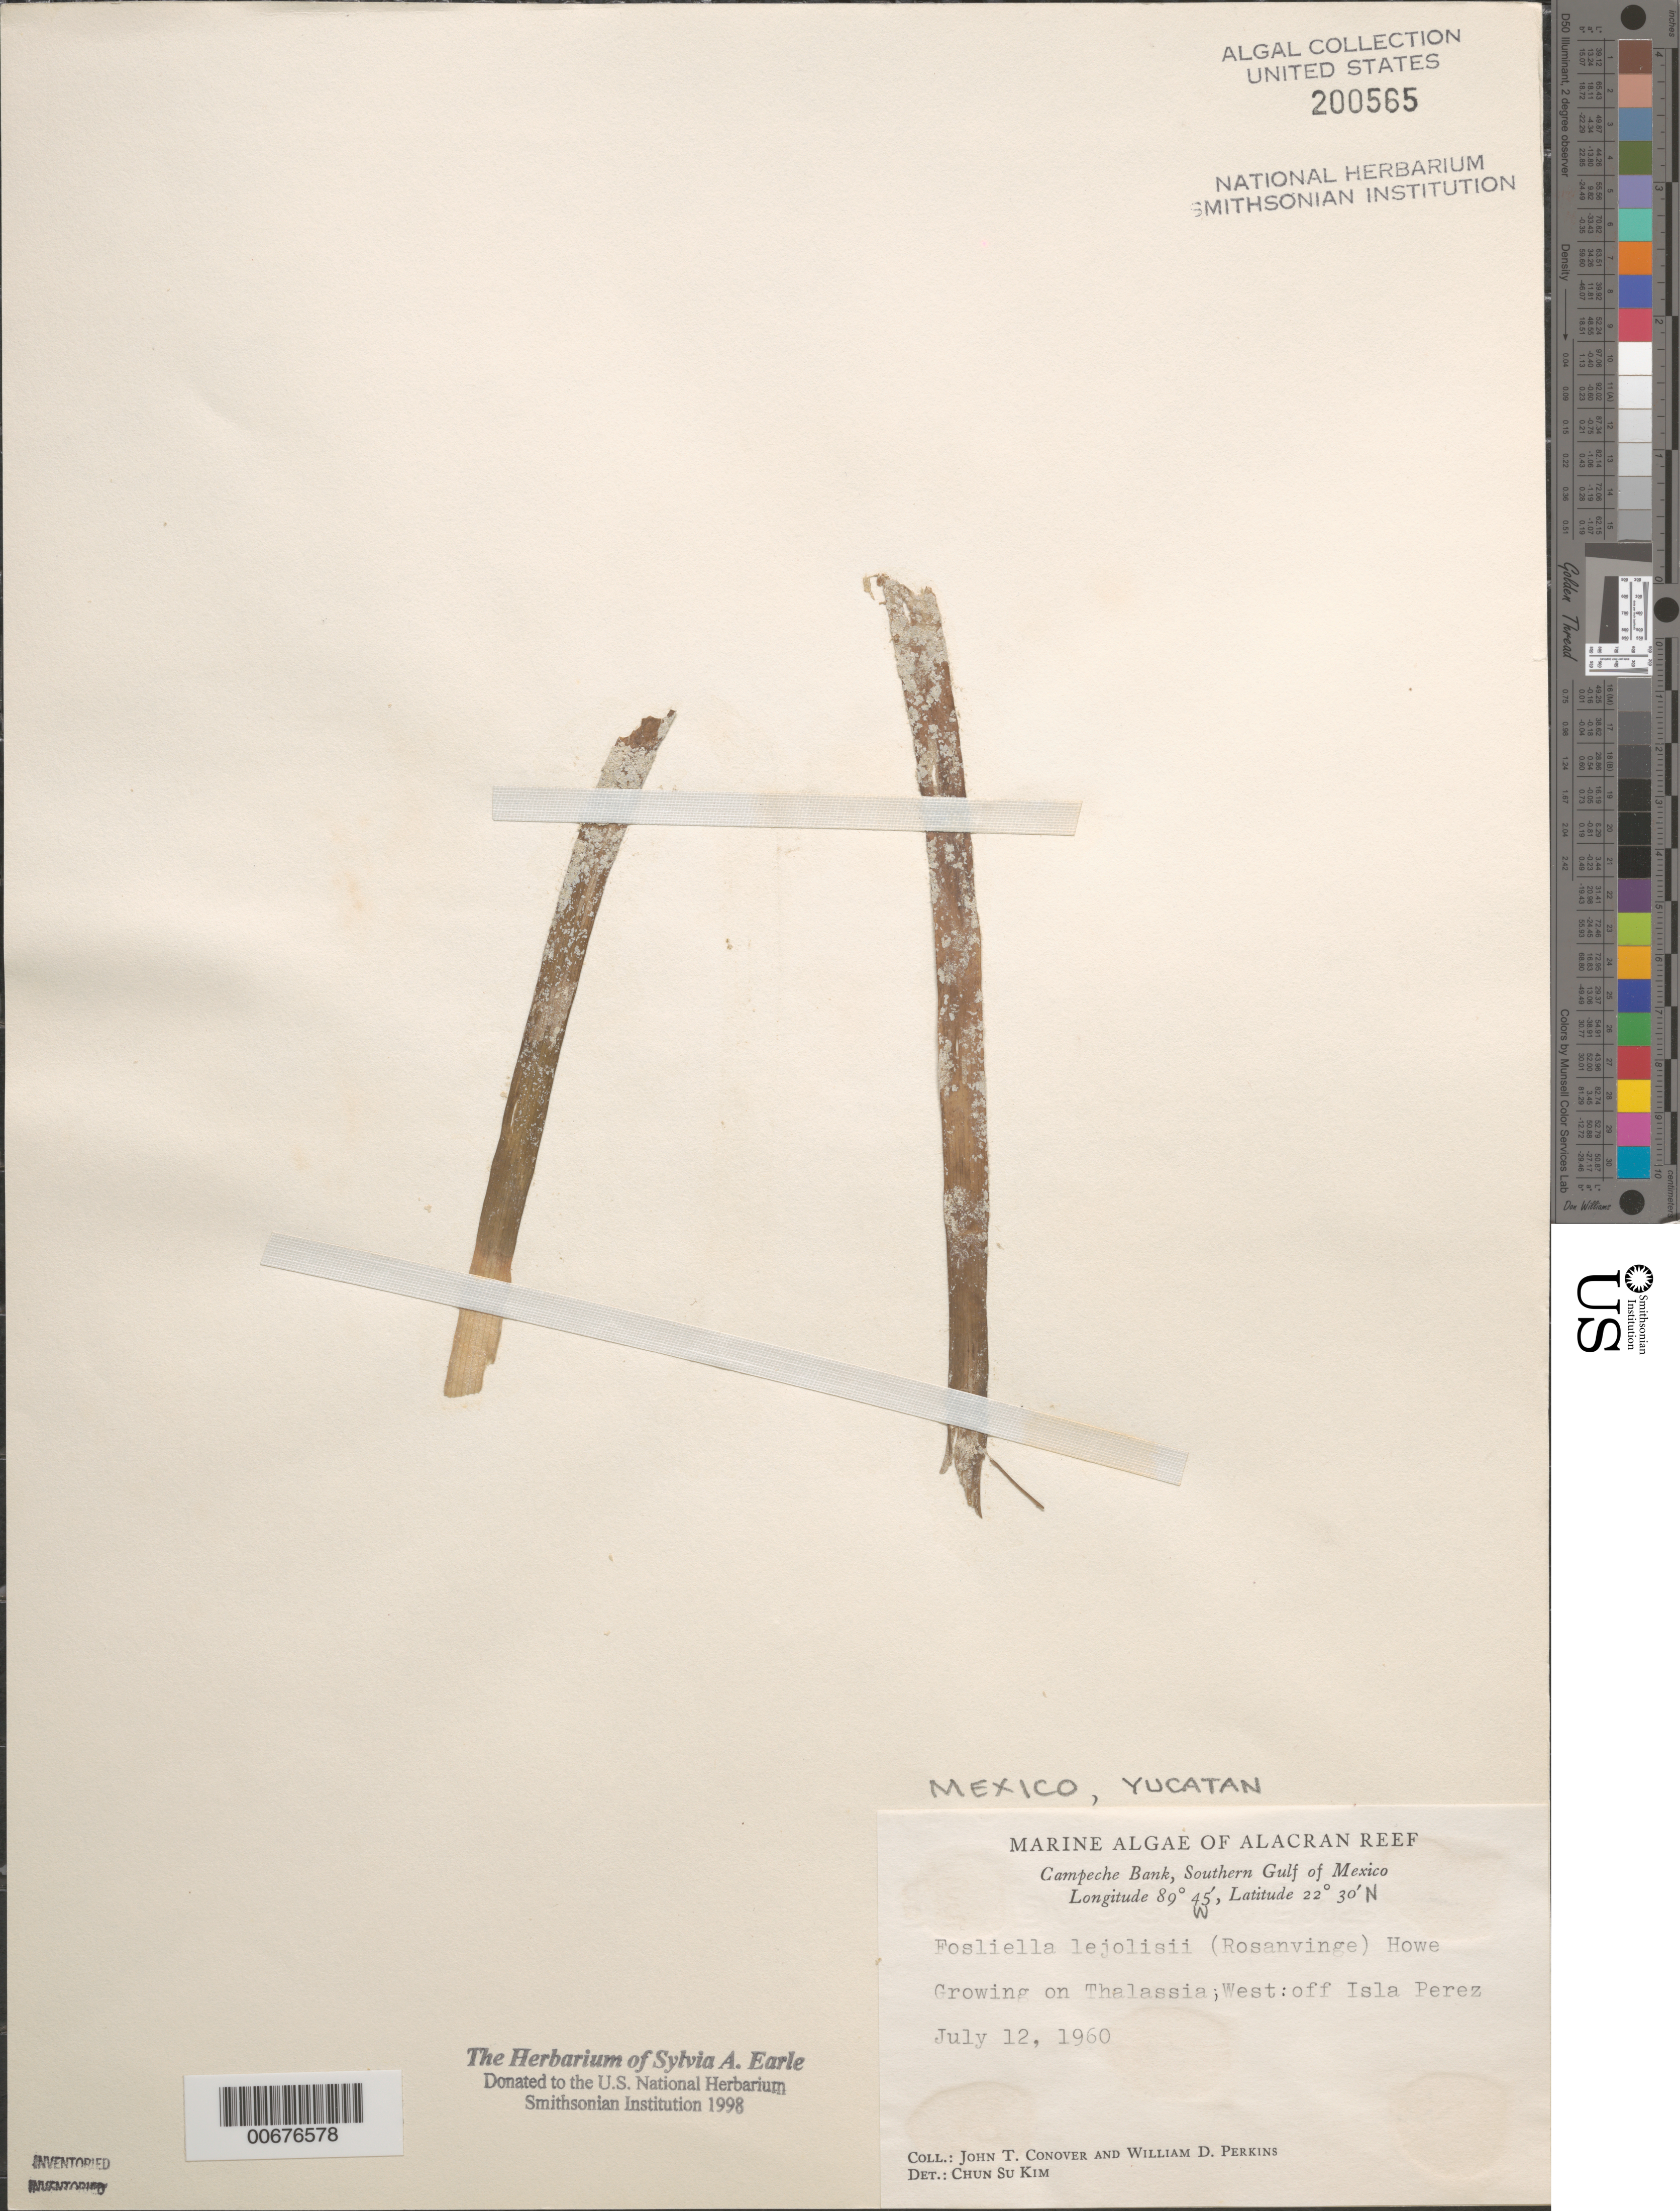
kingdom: Plantae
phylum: Rhodophyta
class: Florideophyceae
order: Corallinales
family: Corallinaceae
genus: Pneophyllum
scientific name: Pneophyllum fragile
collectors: J. T. Conover & W. D. Perkins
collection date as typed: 12 Jul 1960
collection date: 1960-07-12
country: Mexico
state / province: Yucatan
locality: Campeche Bank, southern Gulf of Mexico, west off Isla Perez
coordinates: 22 30' N, 89 45' W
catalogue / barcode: US 200565